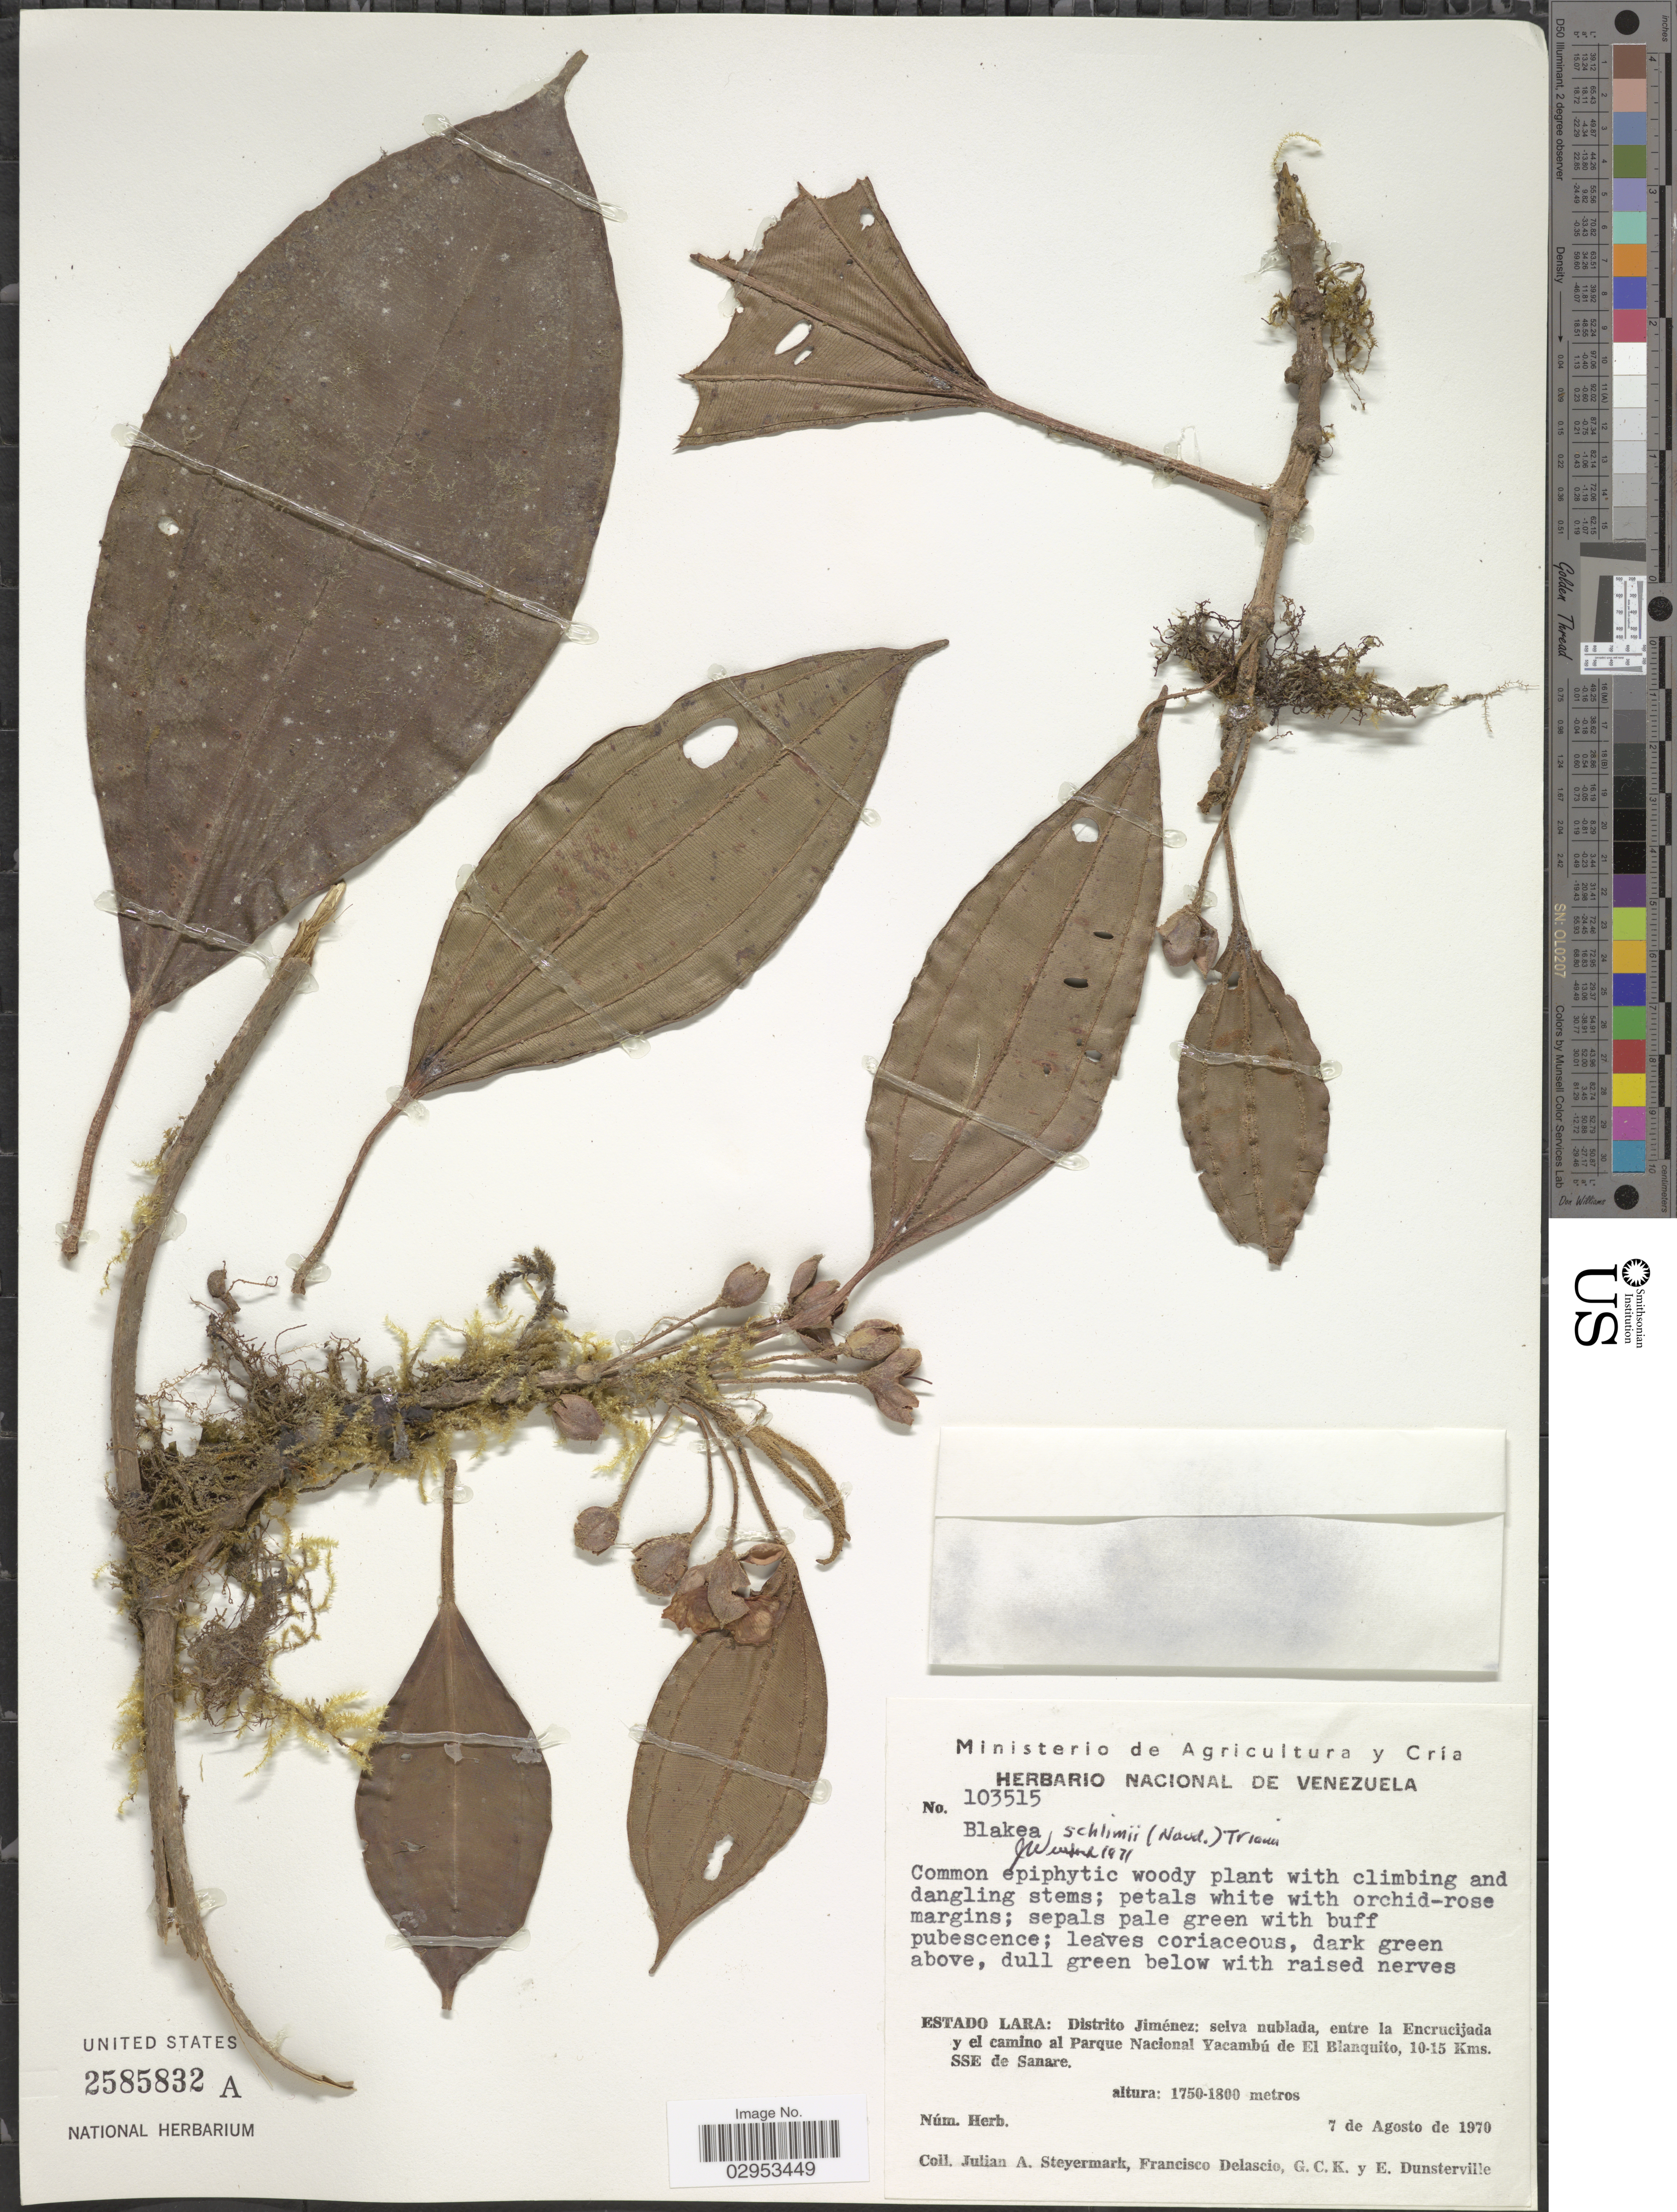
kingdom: Plantae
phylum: Tracheophyta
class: Magnoliopsida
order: Myrtales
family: Melastomataceae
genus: Blakea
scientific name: Blakea schlimii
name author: (Naudin) Triana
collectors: J. Steyermark, F. Delascio, G. C. K. Dunsterville & E. Dunsterville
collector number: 103515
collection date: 1970-08-07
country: Venezuela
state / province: Lara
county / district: Jiménez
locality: Distrito Jiménez: selva nublada, entre la Encrucijada y el camino al Parque Nacional Yacambú de El Blanquito, 10-15 Kms. SSE de Sanare.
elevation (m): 1750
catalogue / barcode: US 2585832A